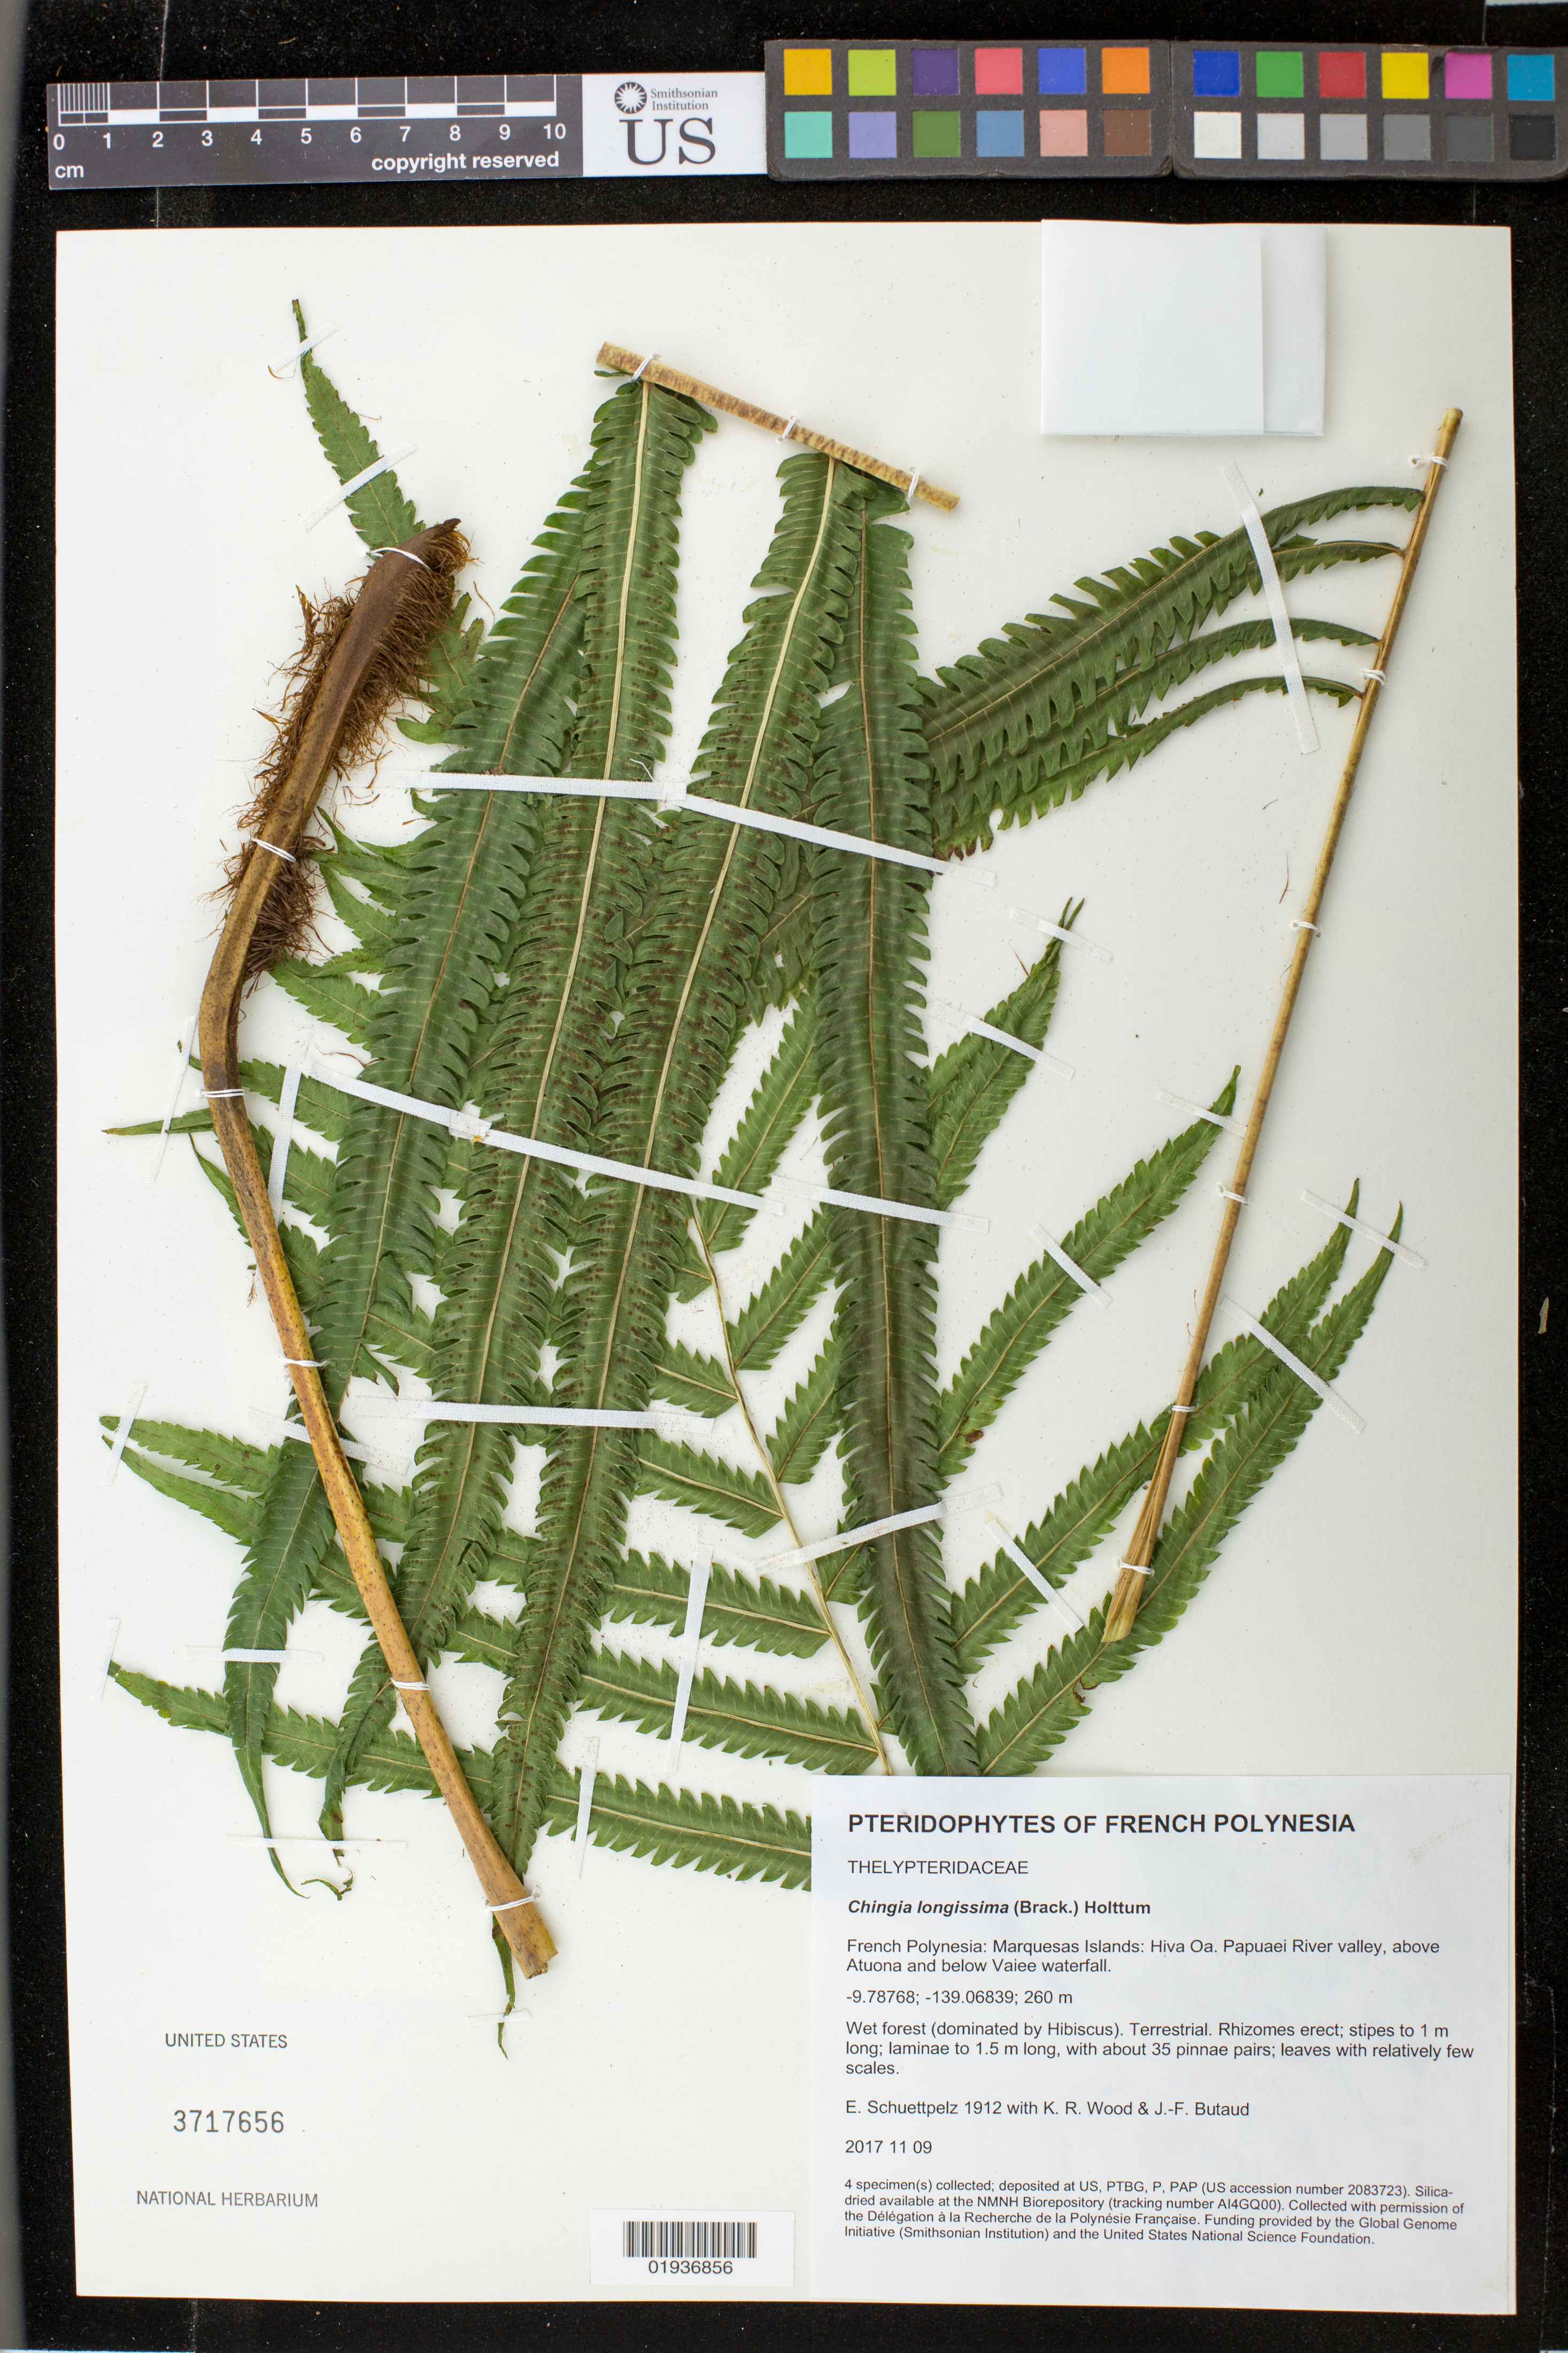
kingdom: Plantae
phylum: Tracheophyta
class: Polypodiopsida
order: Polypodiales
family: Thelypteridaceae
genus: Chingia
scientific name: Chingia longissima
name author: (Brack.) Holttum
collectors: E. Schuettpelz, K. R. Wood & J. -F. Butaud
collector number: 1912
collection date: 2017-11-09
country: French Polynesia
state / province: Marquesas Islands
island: Hiva Oa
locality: Papuaei River valley, above Atuona and below Vaiee waterfall.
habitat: Wet forest (dominated by Hibiscus).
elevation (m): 260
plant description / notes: Collected with permission of the Délégation à la Recherche de la Polynésie Française. Funding provided by the Global Genome Initiative (Smithsonian Institution) and the United States National Science Foundation. Silica dried tissue stored at AI4GQ00 in the NMNH Biorepository, Smithsonian Institution.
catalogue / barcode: US 3717656